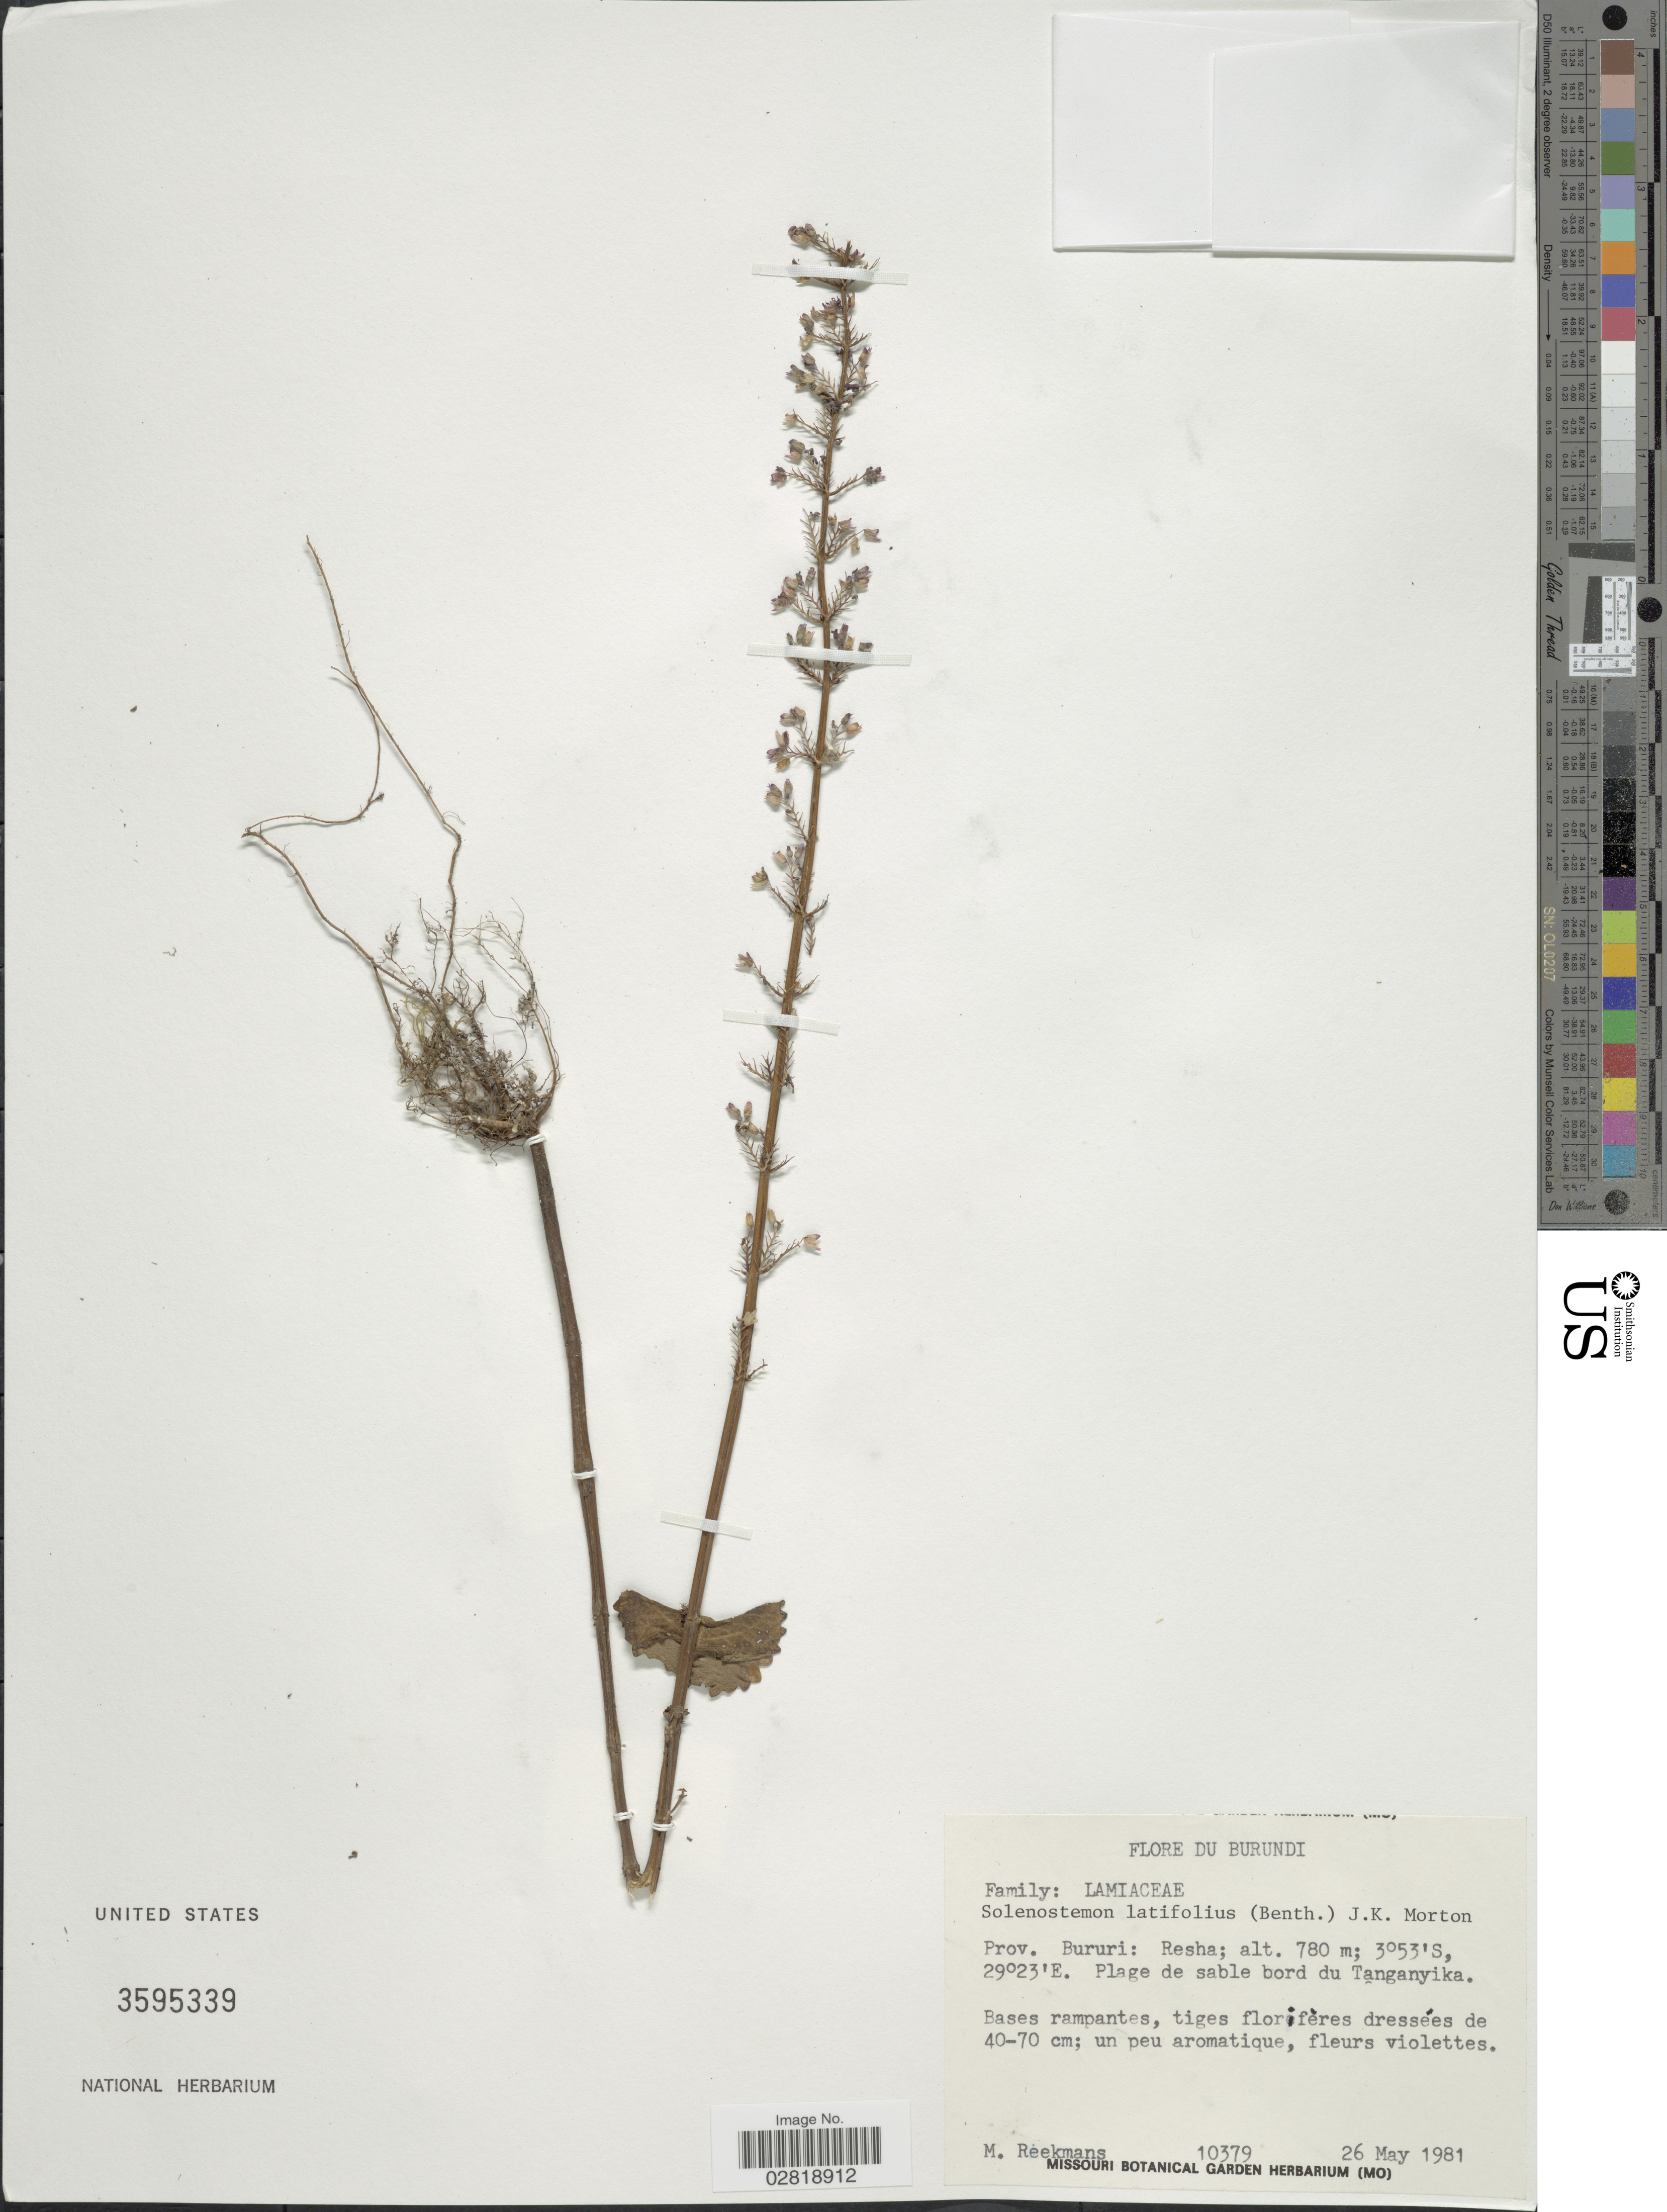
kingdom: Plantae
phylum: Tracheophyta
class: Magnoliopsida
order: Lamiales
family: Lamiaceae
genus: Solenostemon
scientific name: Solenostemon latifolius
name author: (Hochst. ex Benth.) J.K. Morton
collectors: M. Reekmans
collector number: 10379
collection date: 1981-05-26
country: Burundi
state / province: Bururi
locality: Resha. Plage de sable bord du Tanganyika.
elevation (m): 780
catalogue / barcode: US 359339